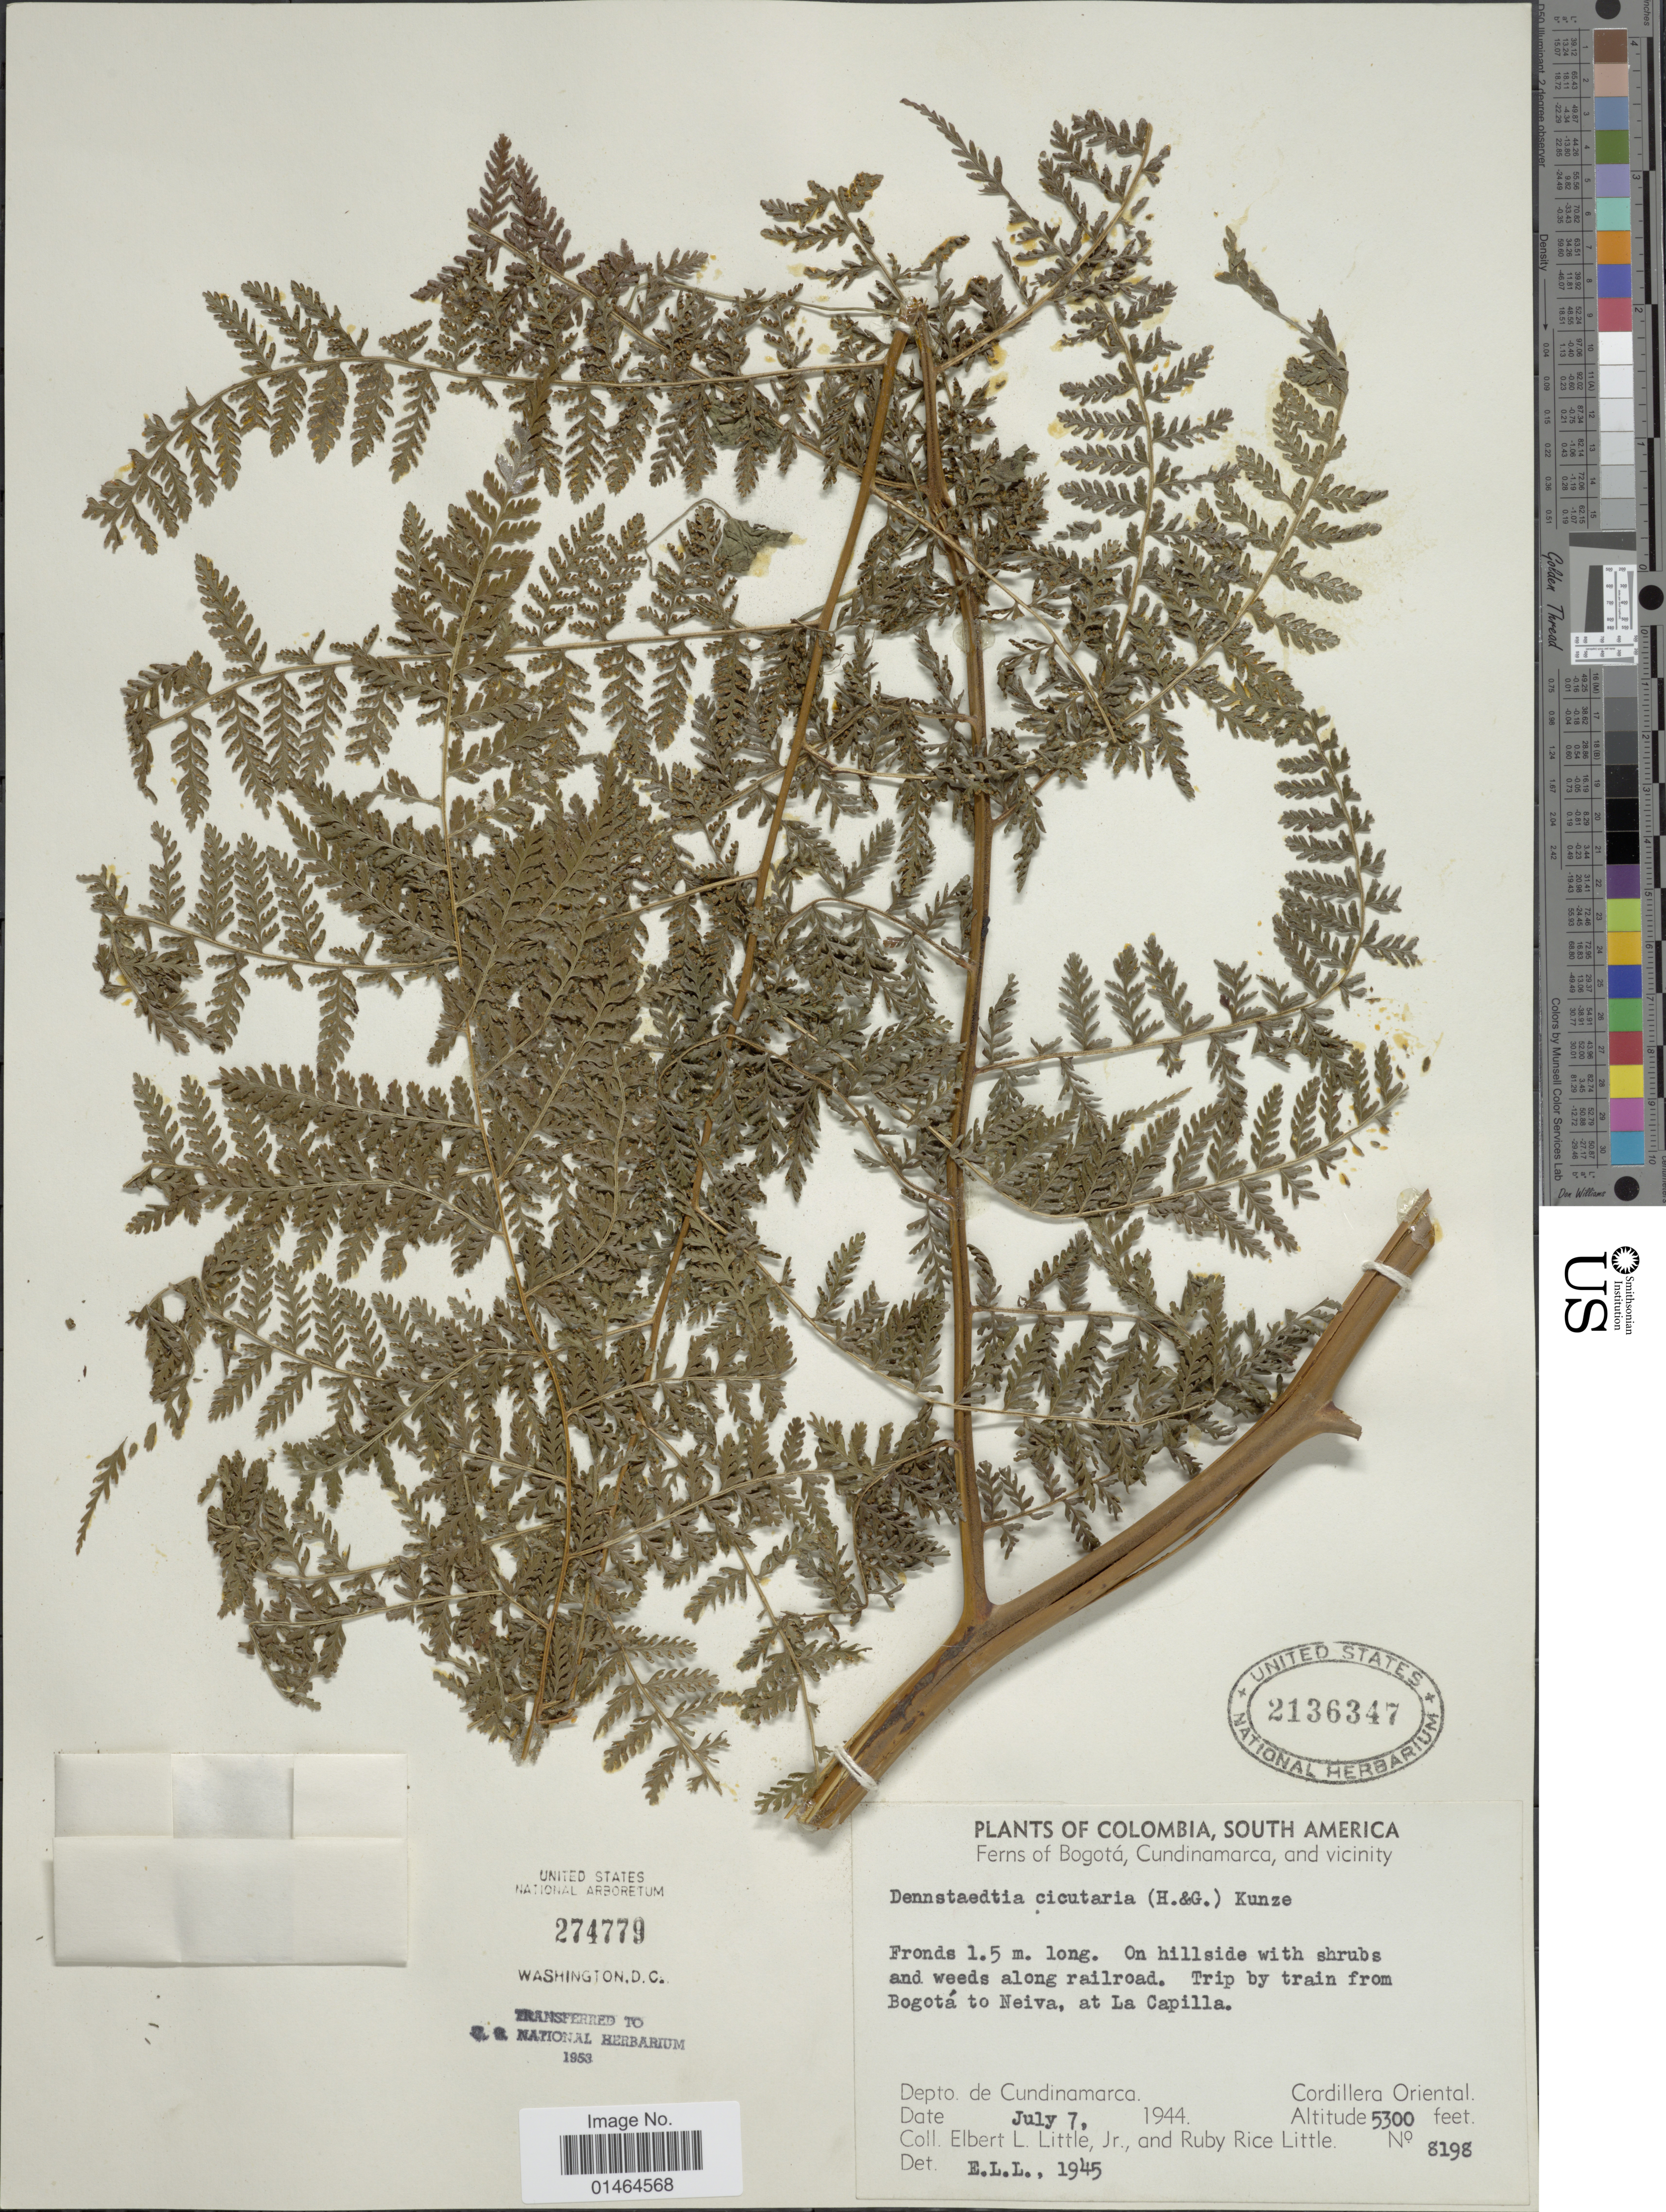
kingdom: Plantae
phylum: Tracheophyta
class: Polypodiopsida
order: Polypodiales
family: Dennstaedtiaceae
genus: Dennstaedtia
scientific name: Dennstaedtia cicutaria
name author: (Sw.) T. Moore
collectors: E. L. Little & R. R. Little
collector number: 8198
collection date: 1944-07-07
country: Colombia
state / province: Cundinamarca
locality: Ferns of Bogotá, and vicinity. Trip by train from Bogotá to Neiva, at La Capilla. Cordiilera Oriental.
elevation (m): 1615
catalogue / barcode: US 2136347